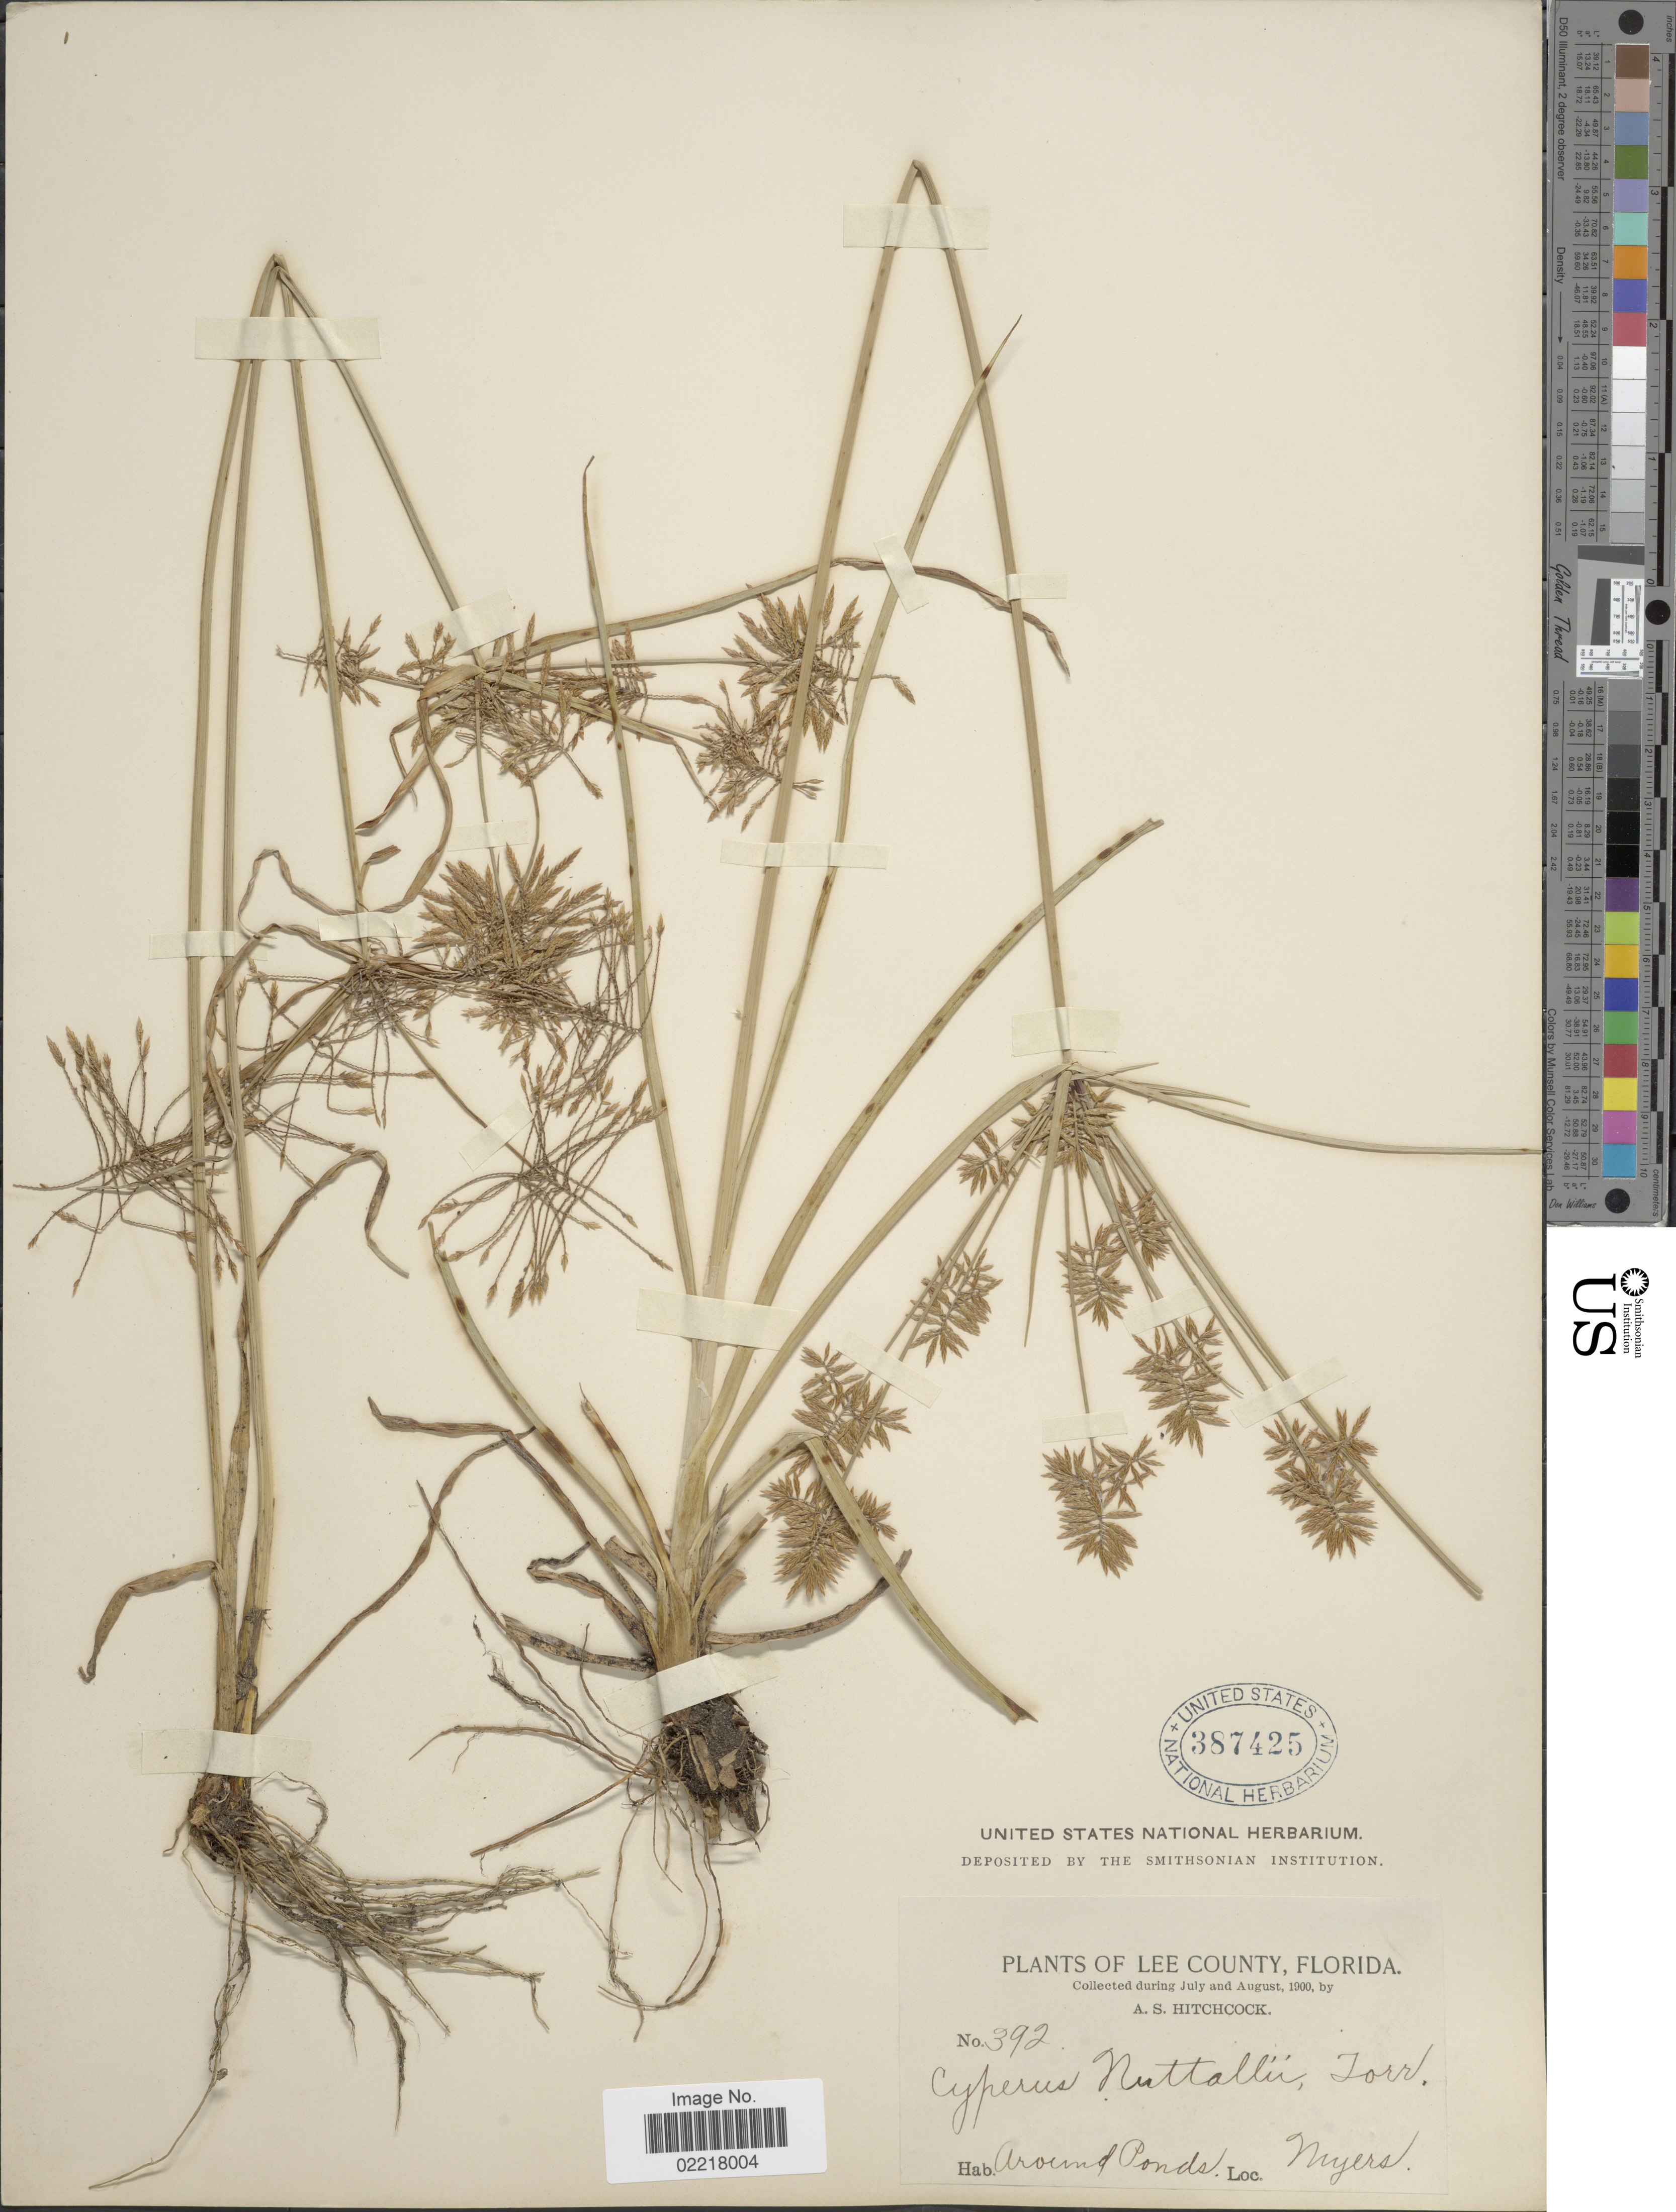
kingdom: Plantae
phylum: Tracheophyta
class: Liliopsida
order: Poales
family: Cyperaceae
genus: Cyperus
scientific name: Cyperus polystachyos var. texensis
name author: (Torr.) Fernald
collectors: A. S. Hitchcock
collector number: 392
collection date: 1900-07/1900-08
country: United States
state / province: Florida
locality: Lee County, Around Ponds, Myers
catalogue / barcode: US 387425